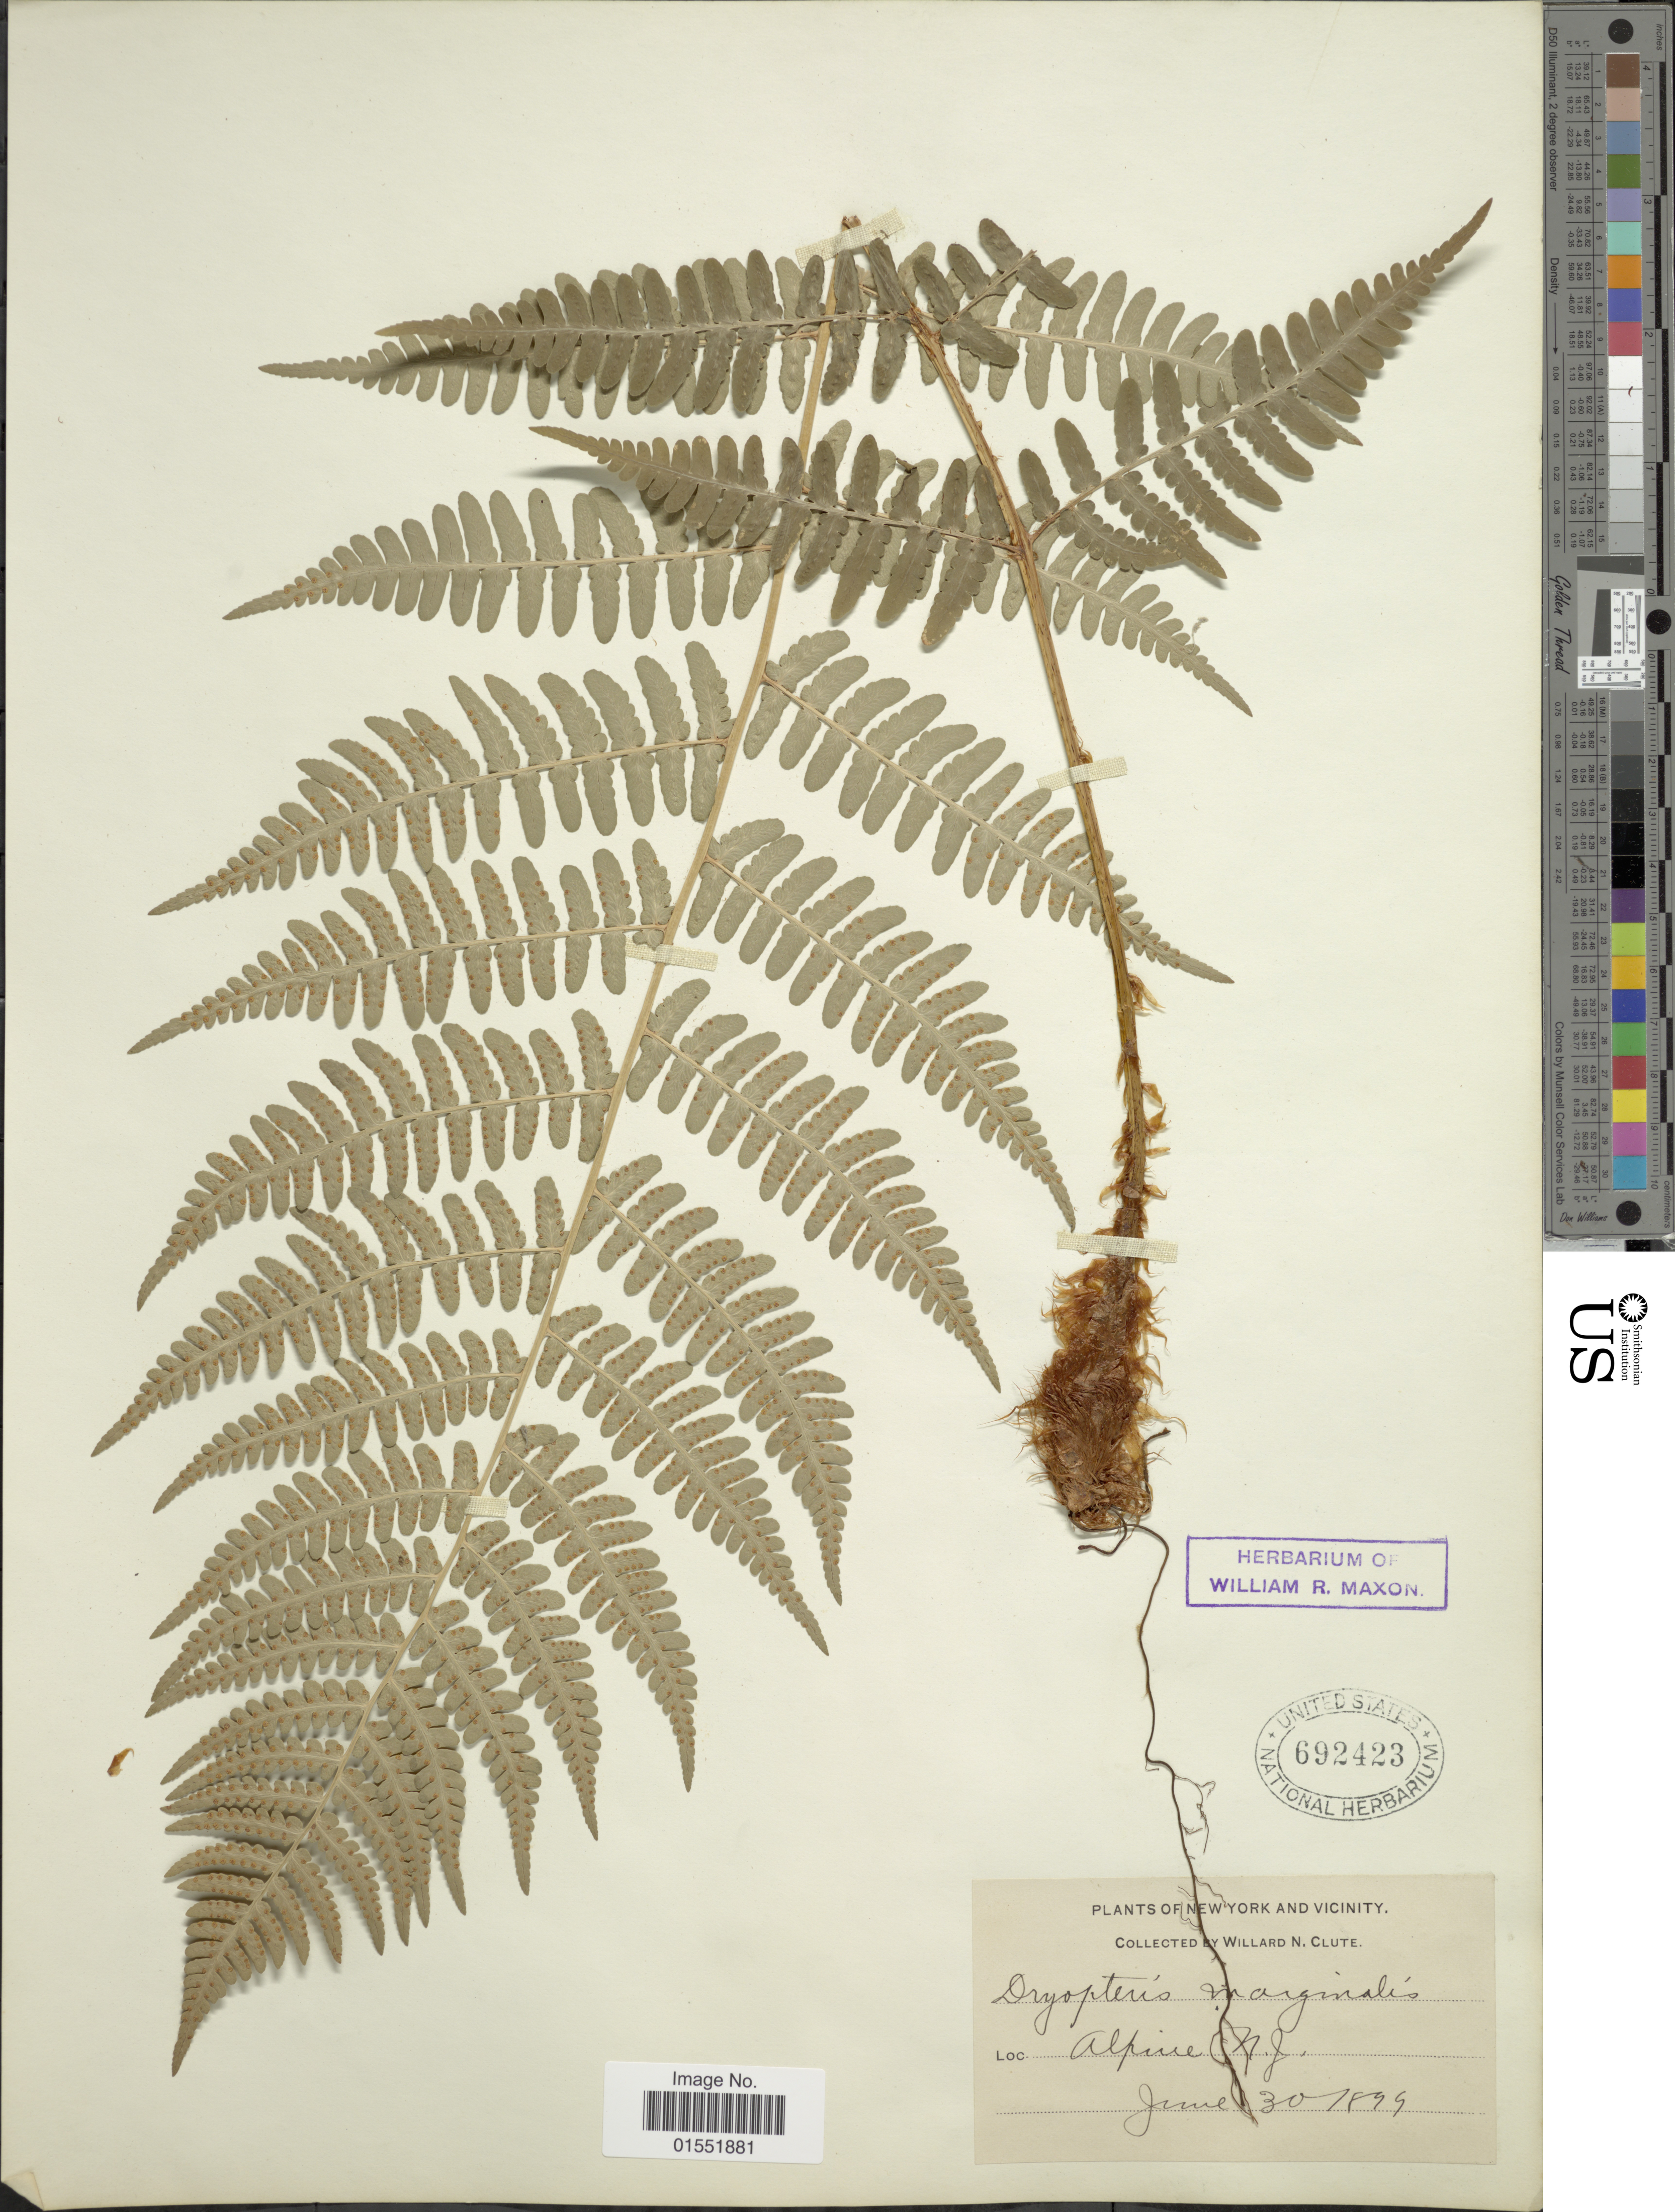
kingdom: Plantae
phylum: Tracheophyta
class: Polypodiopsida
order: Polypodiales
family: Dryopteridaceae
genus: Dryopteris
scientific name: Dryopteris marginalis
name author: (L.) A. Gray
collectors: W. N. Clute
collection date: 1899-06-30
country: United States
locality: New York and vicinity. Alpine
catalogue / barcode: US 692423